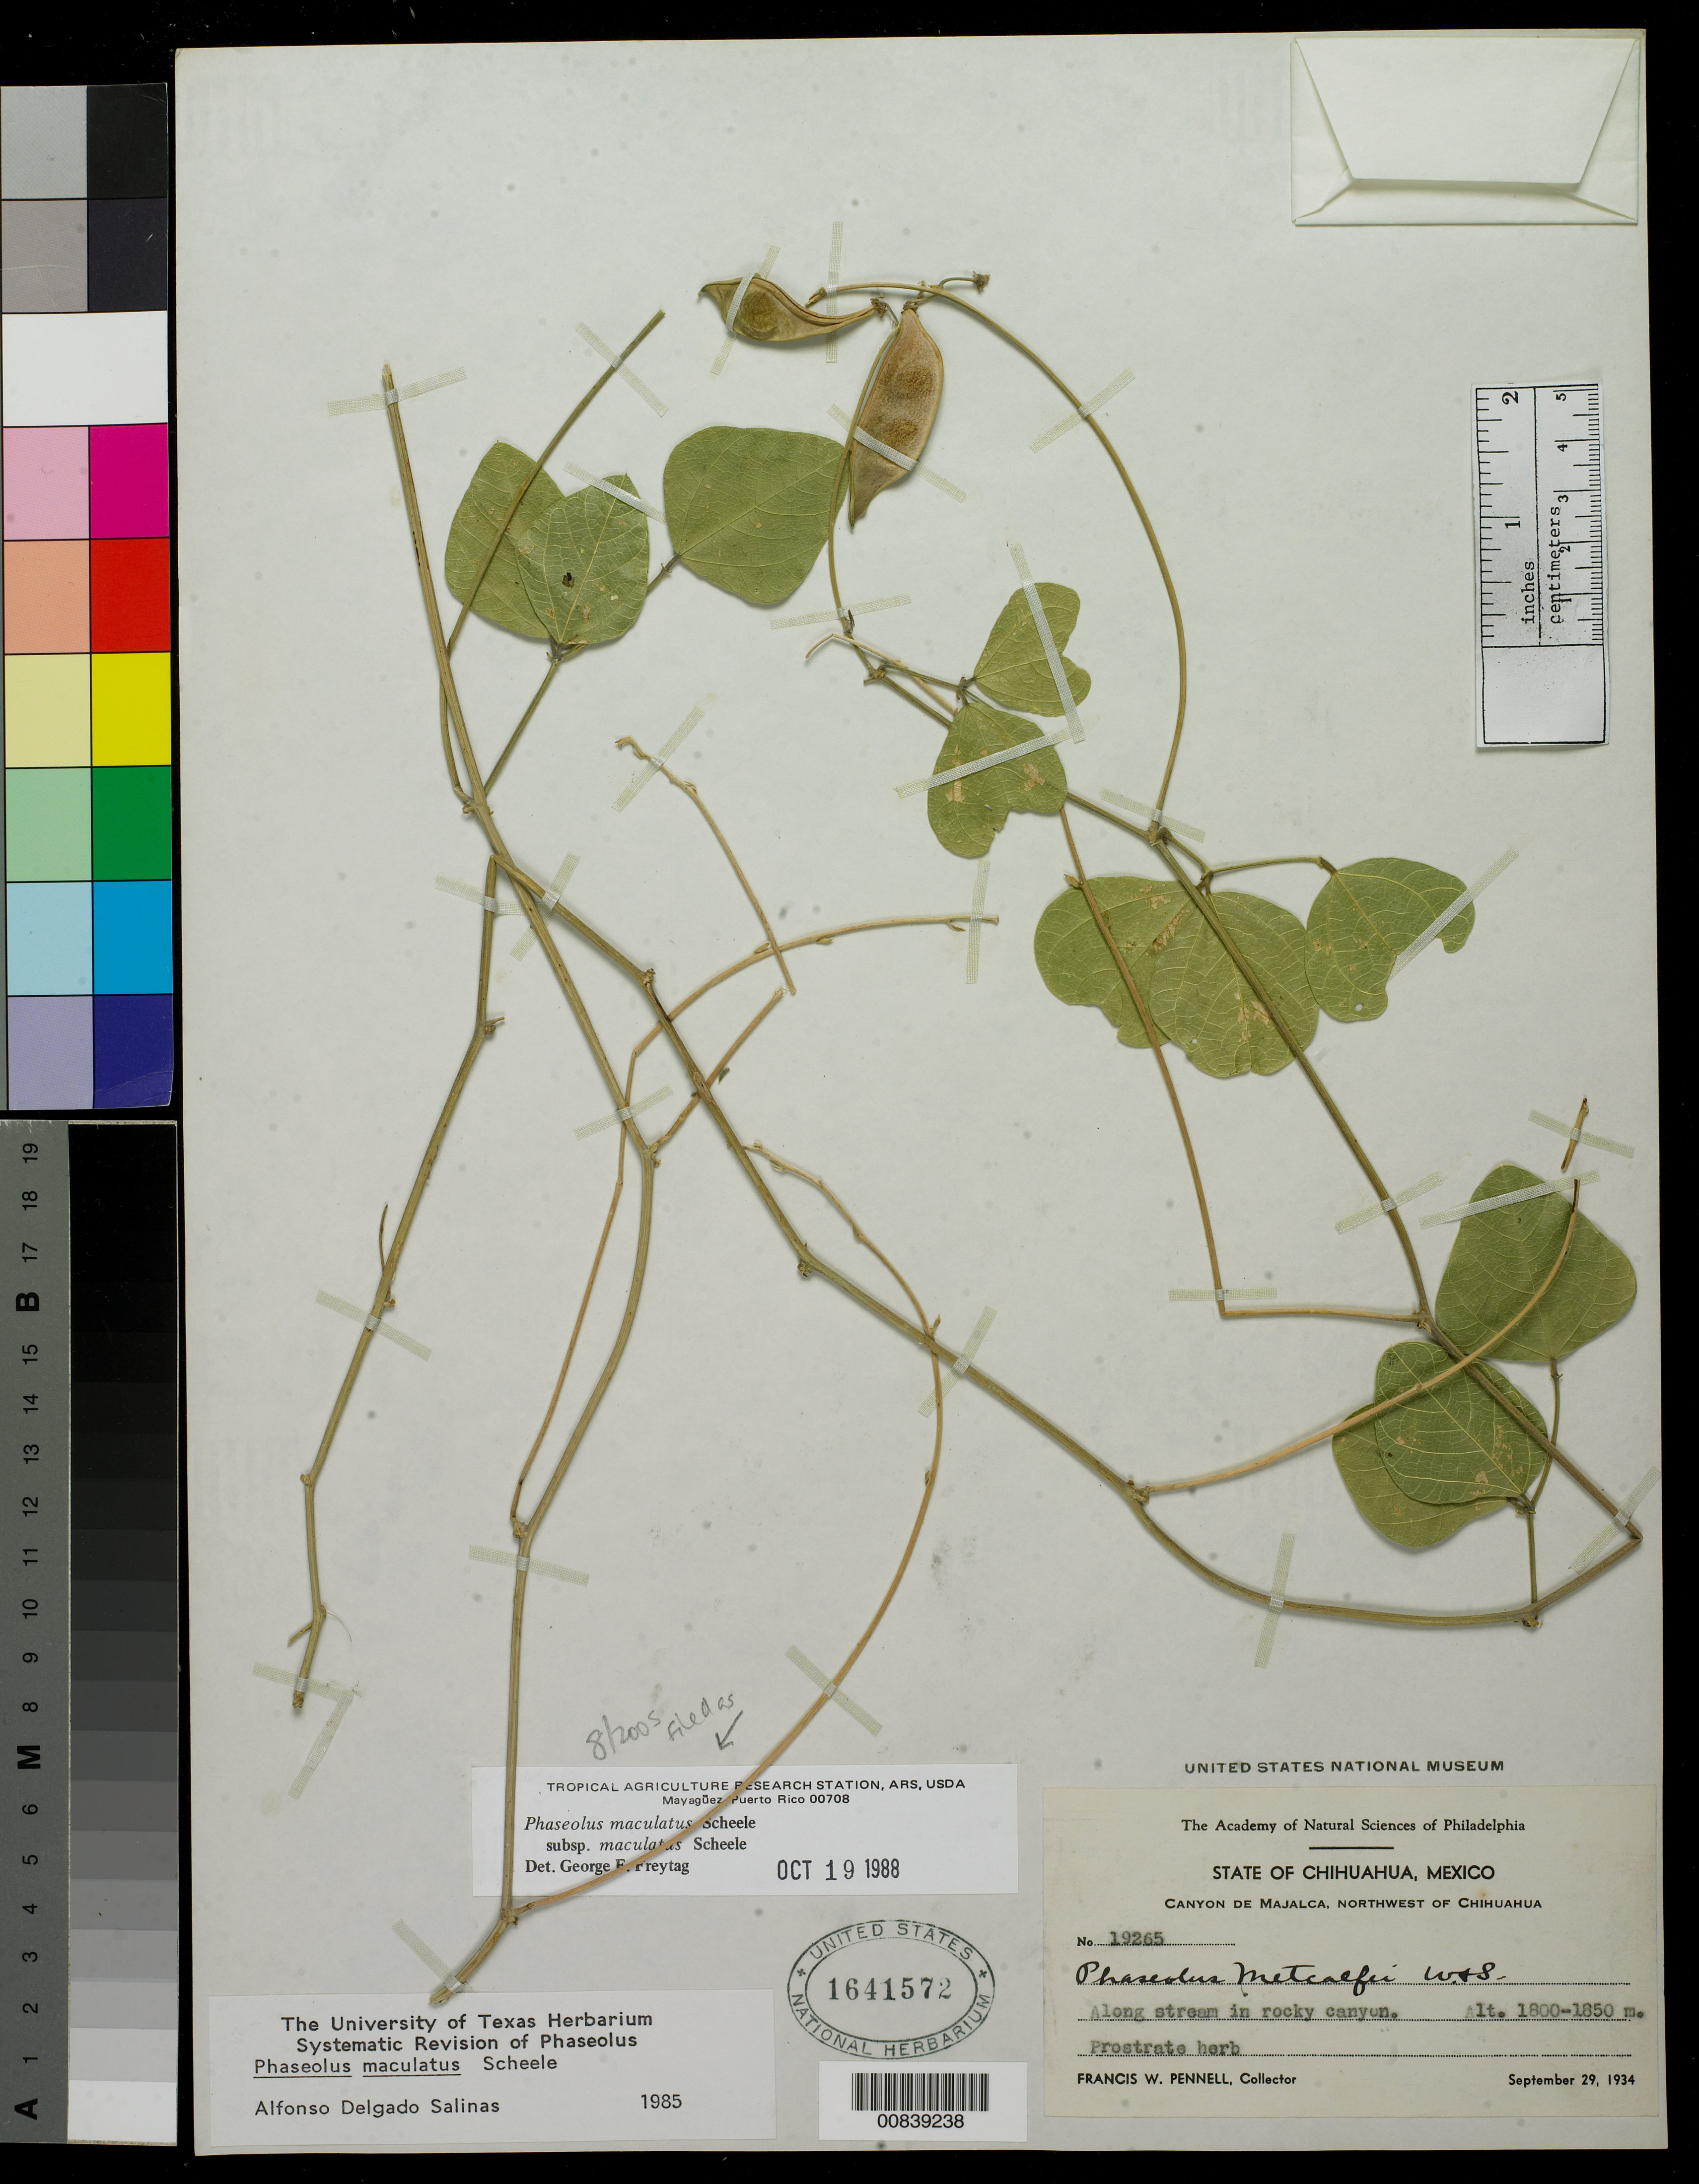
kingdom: Plantae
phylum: Tracheophyta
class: Magnoliopsida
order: Fabales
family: Fabaceae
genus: Phaseolus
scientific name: Phaseolus maculatus subsp. maculatus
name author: Scheele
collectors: F. W. Pennell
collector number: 19265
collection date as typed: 29 Sep 1934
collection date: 1934-09-29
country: Mexico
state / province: Chihuahua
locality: Canyon de Majalca, Northwest of Chihuahua.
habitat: Along stream in rocky canyon.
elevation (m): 1850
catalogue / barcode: US 1641572